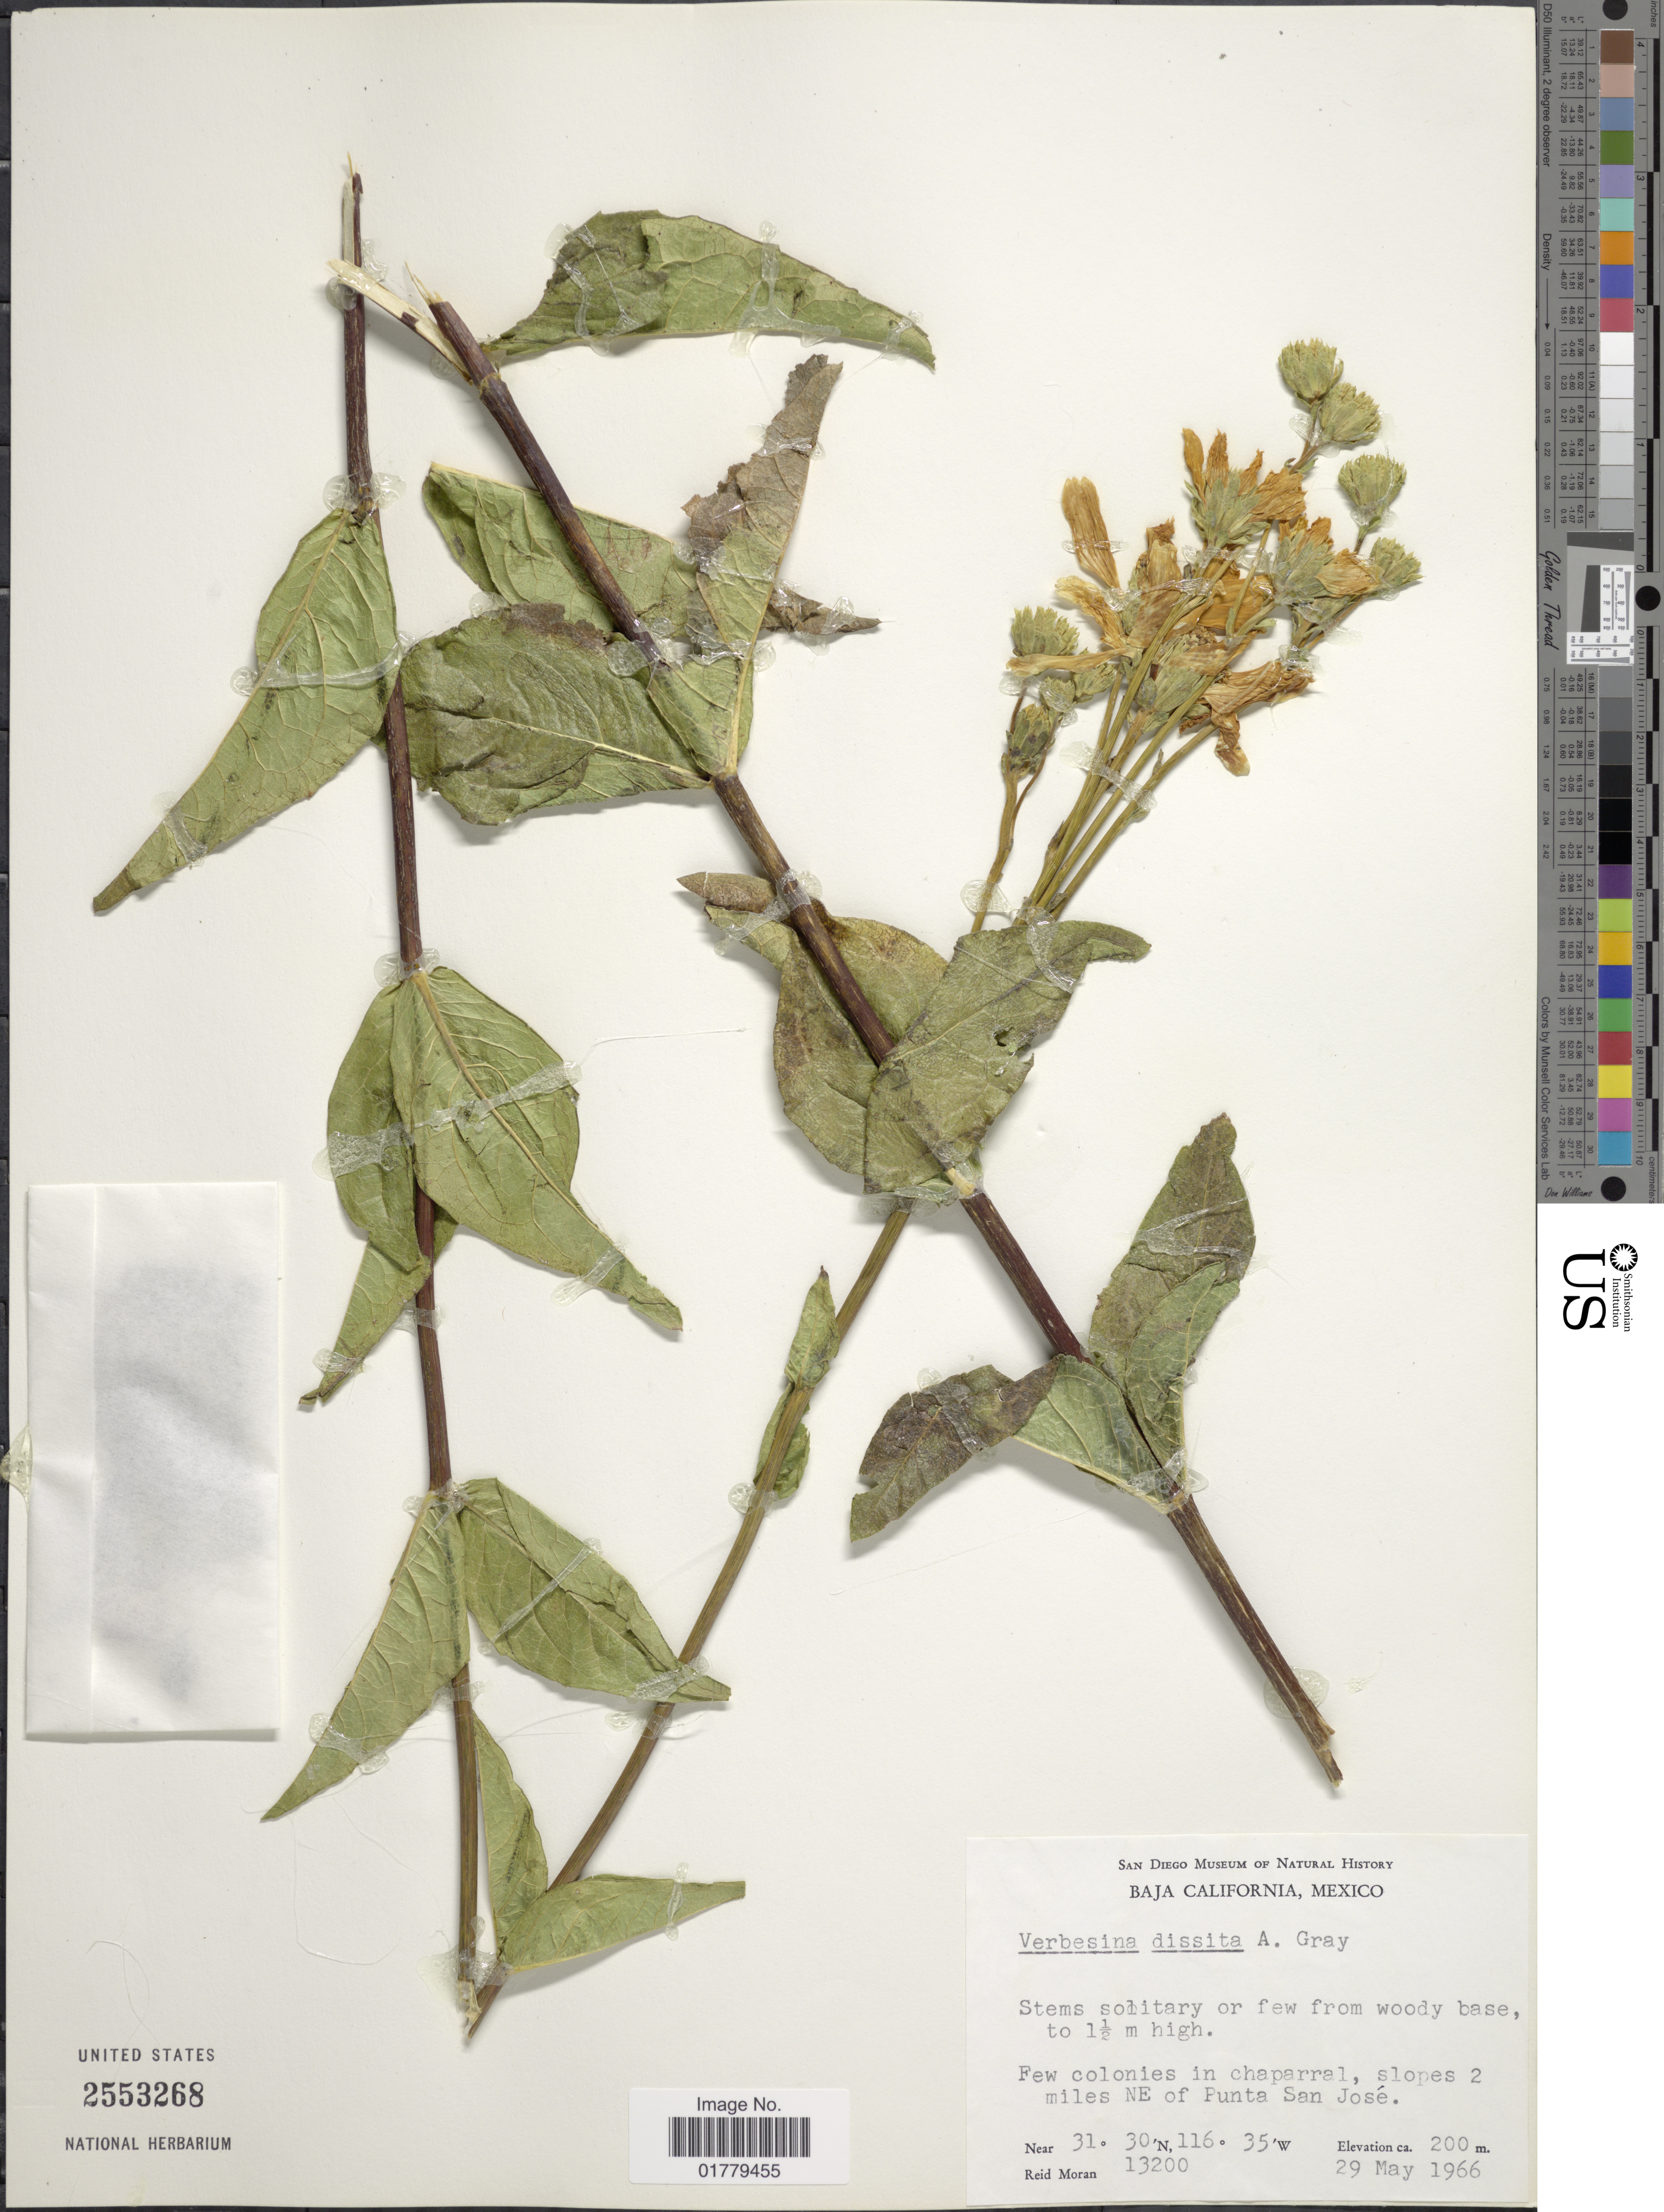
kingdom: Plantae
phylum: Tracheophyta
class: Magnoliopsida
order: Asterales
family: Asteraceae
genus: Verbesina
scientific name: Verbesina dissita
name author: A. Gray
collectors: R. V. Moran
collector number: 13200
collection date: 1966-05-29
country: Mexico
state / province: Baja California Sur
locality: Few colonies in chaparral, slopes 2 miles NE of Punta San José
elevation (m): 200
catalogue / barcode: US 2553268